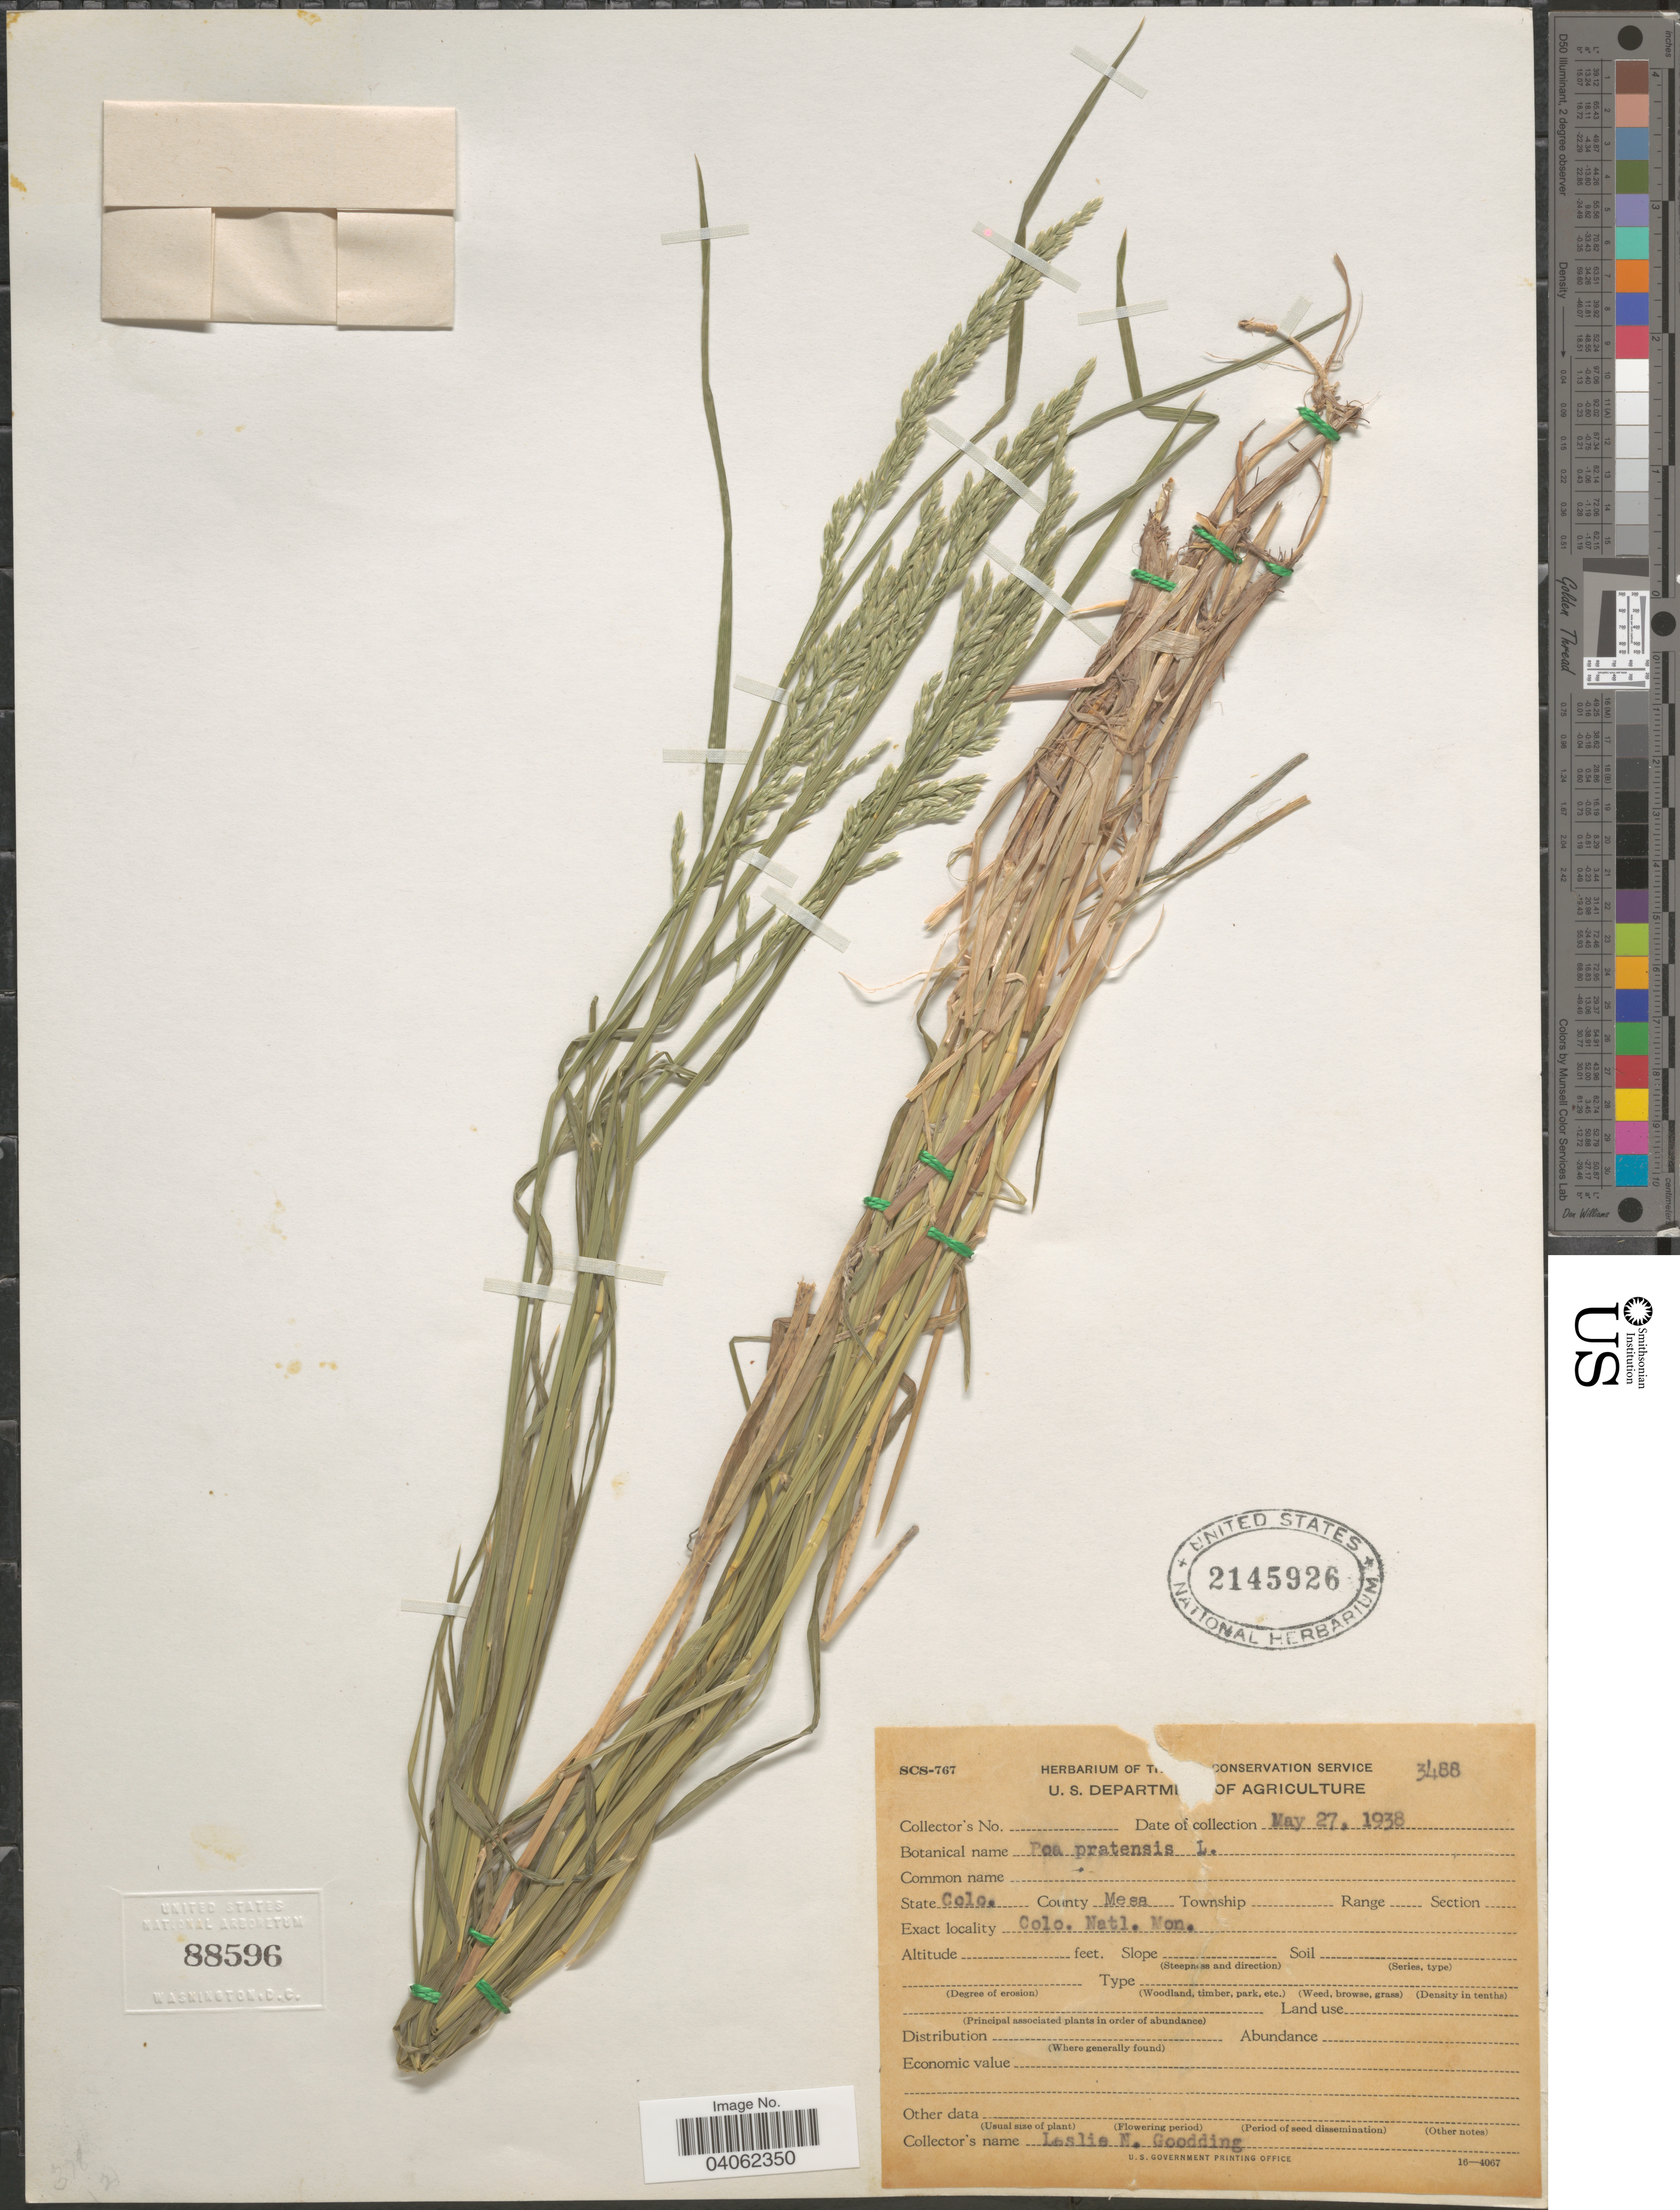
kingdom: Plantae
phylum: Tracheophyta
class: Liliopsida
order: Poales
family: Poaceae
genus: Poa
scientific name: Poa pratensis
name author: L.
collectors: L. N. Goodding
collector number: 3488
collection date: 1938-05-27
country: United States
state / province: Colorado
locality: County Mesa. Colo. Natl. Mon.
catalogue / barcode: US 2145926